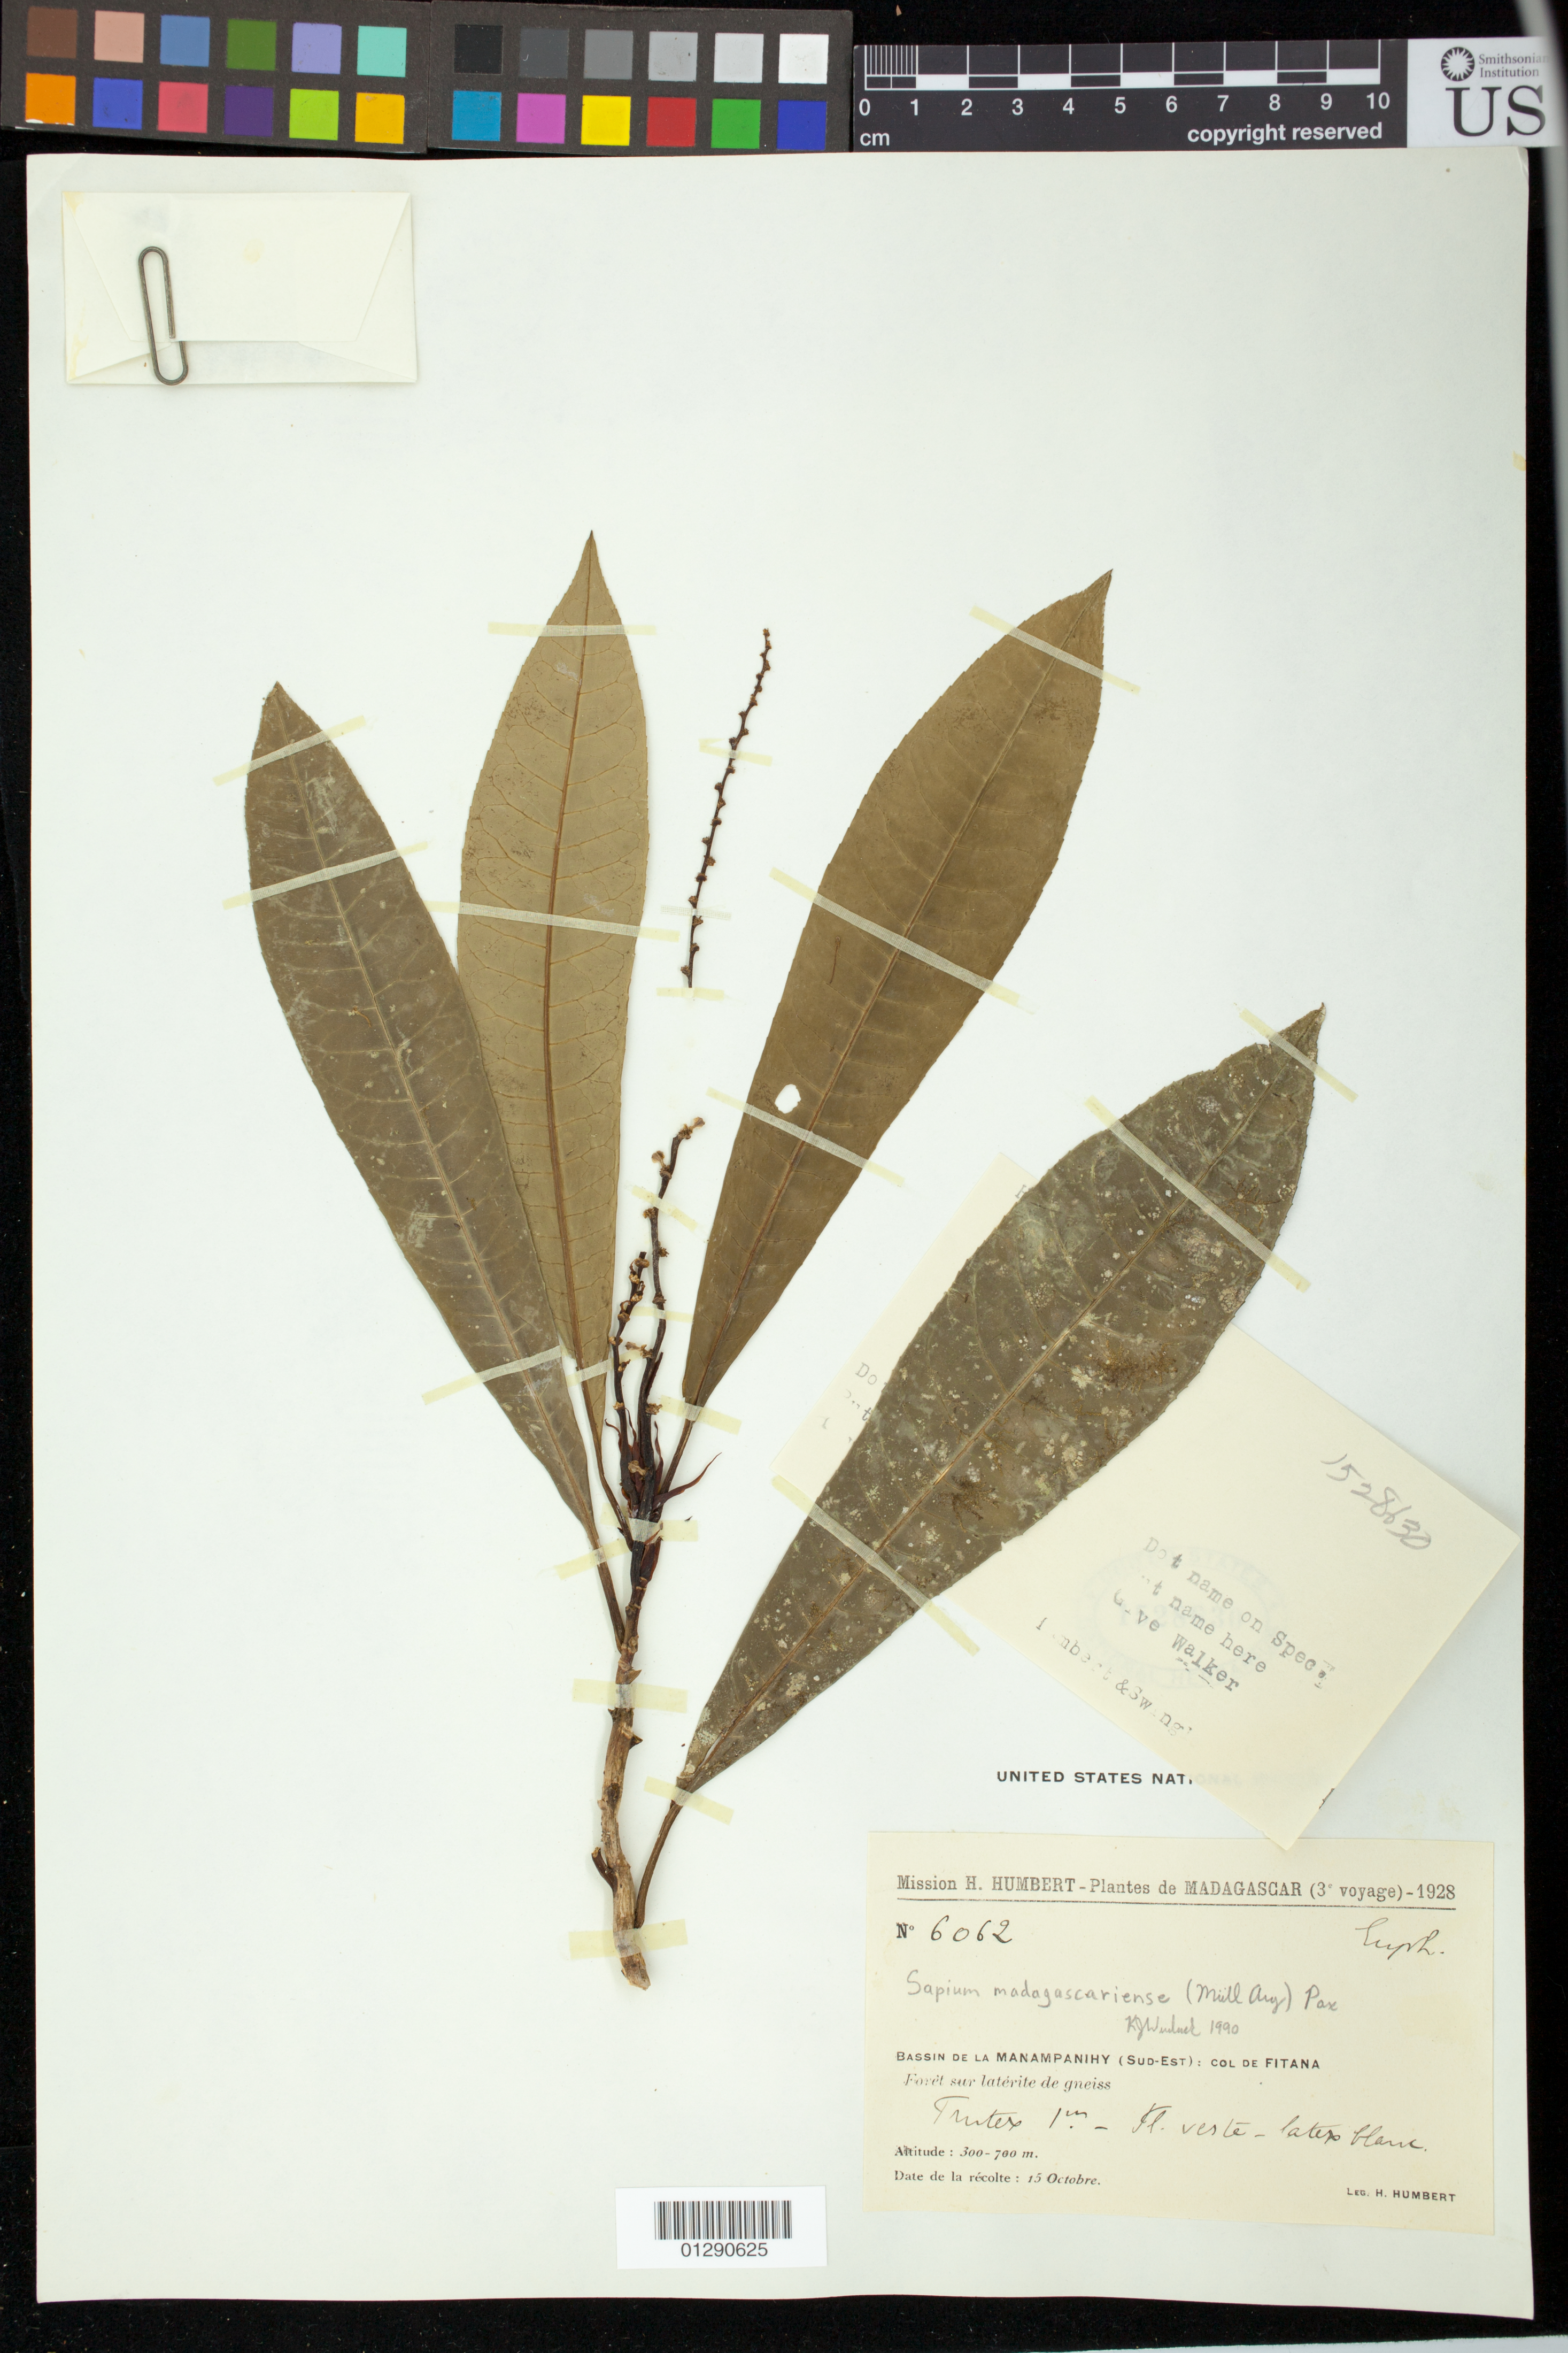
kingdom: Plantae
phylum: Tracheophyta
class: Magnoliopsida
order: Malpighiales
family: Euphorbiaceae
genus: Sapium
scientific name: Sapium madagascariense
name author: (Müll. Arg.) Pax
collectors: H. Humbert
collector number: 6062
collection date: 1928-10-15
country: Madagascar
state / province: Atsimo-Atsinanana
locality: Bassin de la Manampanihy (Sud-Est): Col de Fitana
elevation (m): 300